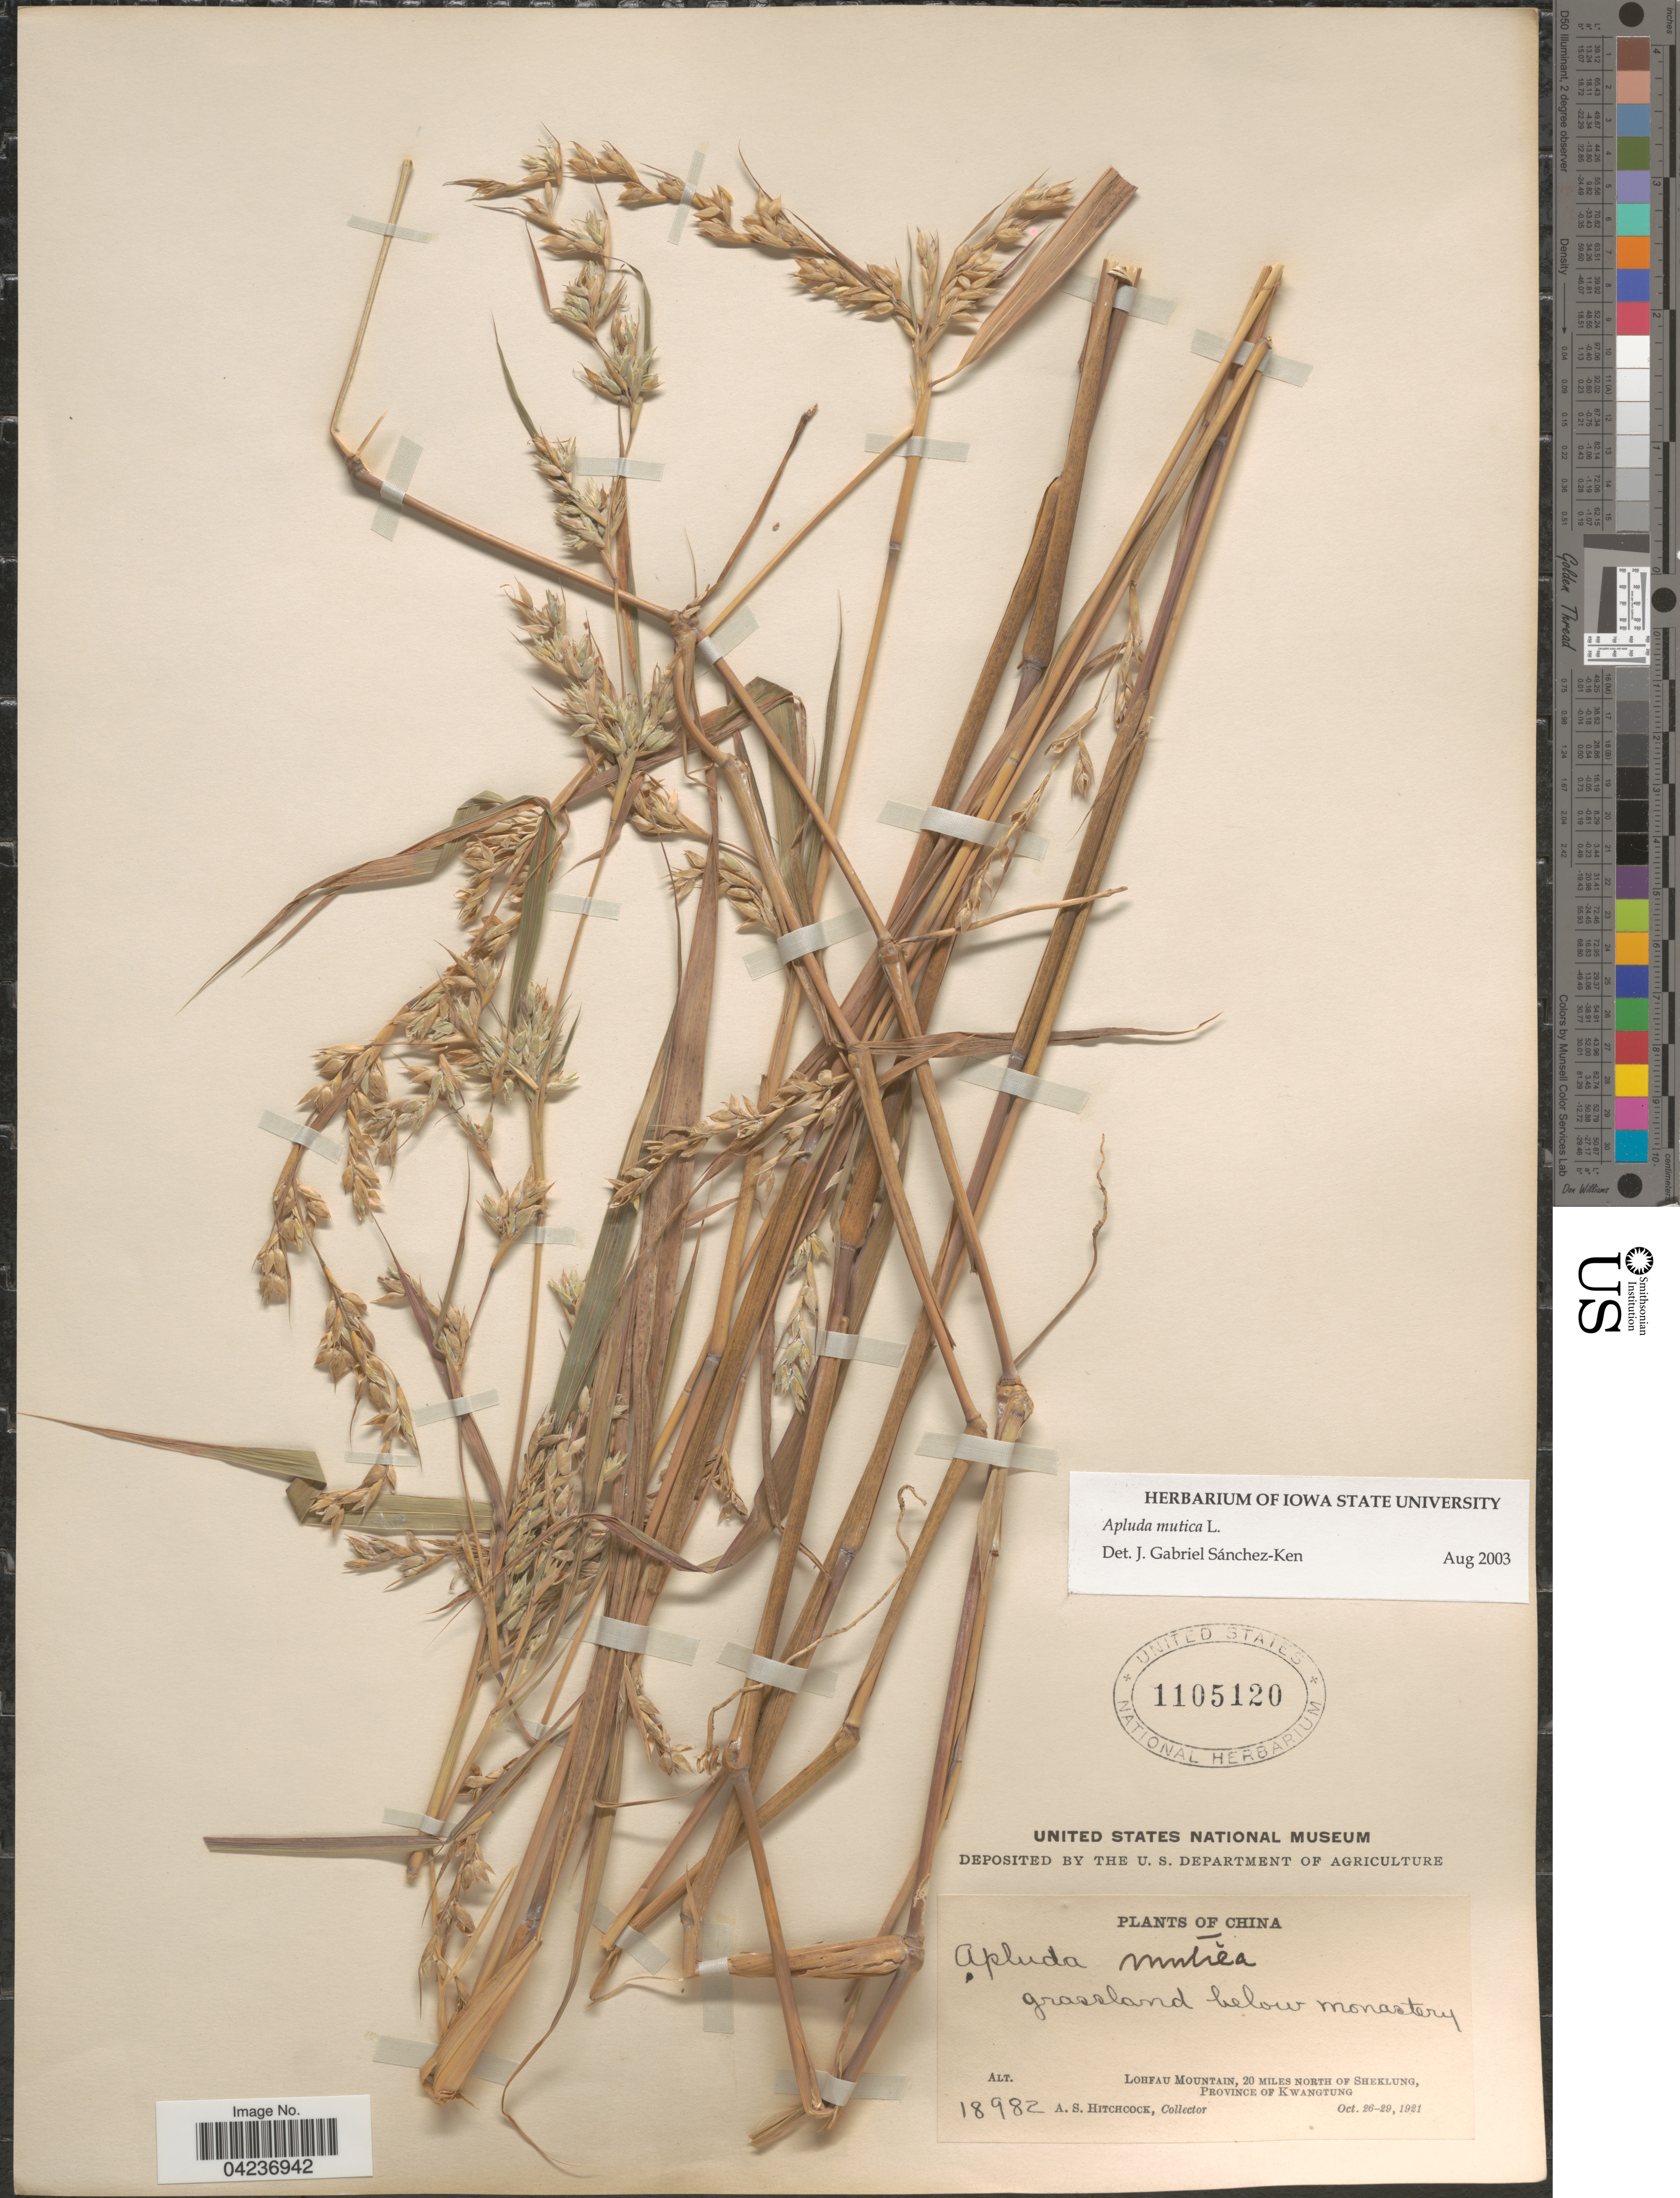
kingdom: Plantae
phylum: Tracheophyta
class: Liliopsida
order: Poales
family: Poaceae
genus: Apluda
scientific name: Apluda mutica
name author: L.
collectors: A. S. Hitchcock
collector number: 18982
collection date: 1921-10-26/1921-10-29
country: China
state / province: Guangdong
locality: Grassland below monastery. Lohfau Mountain, 20 miles north of Sheklung.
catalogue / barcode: US 1105120